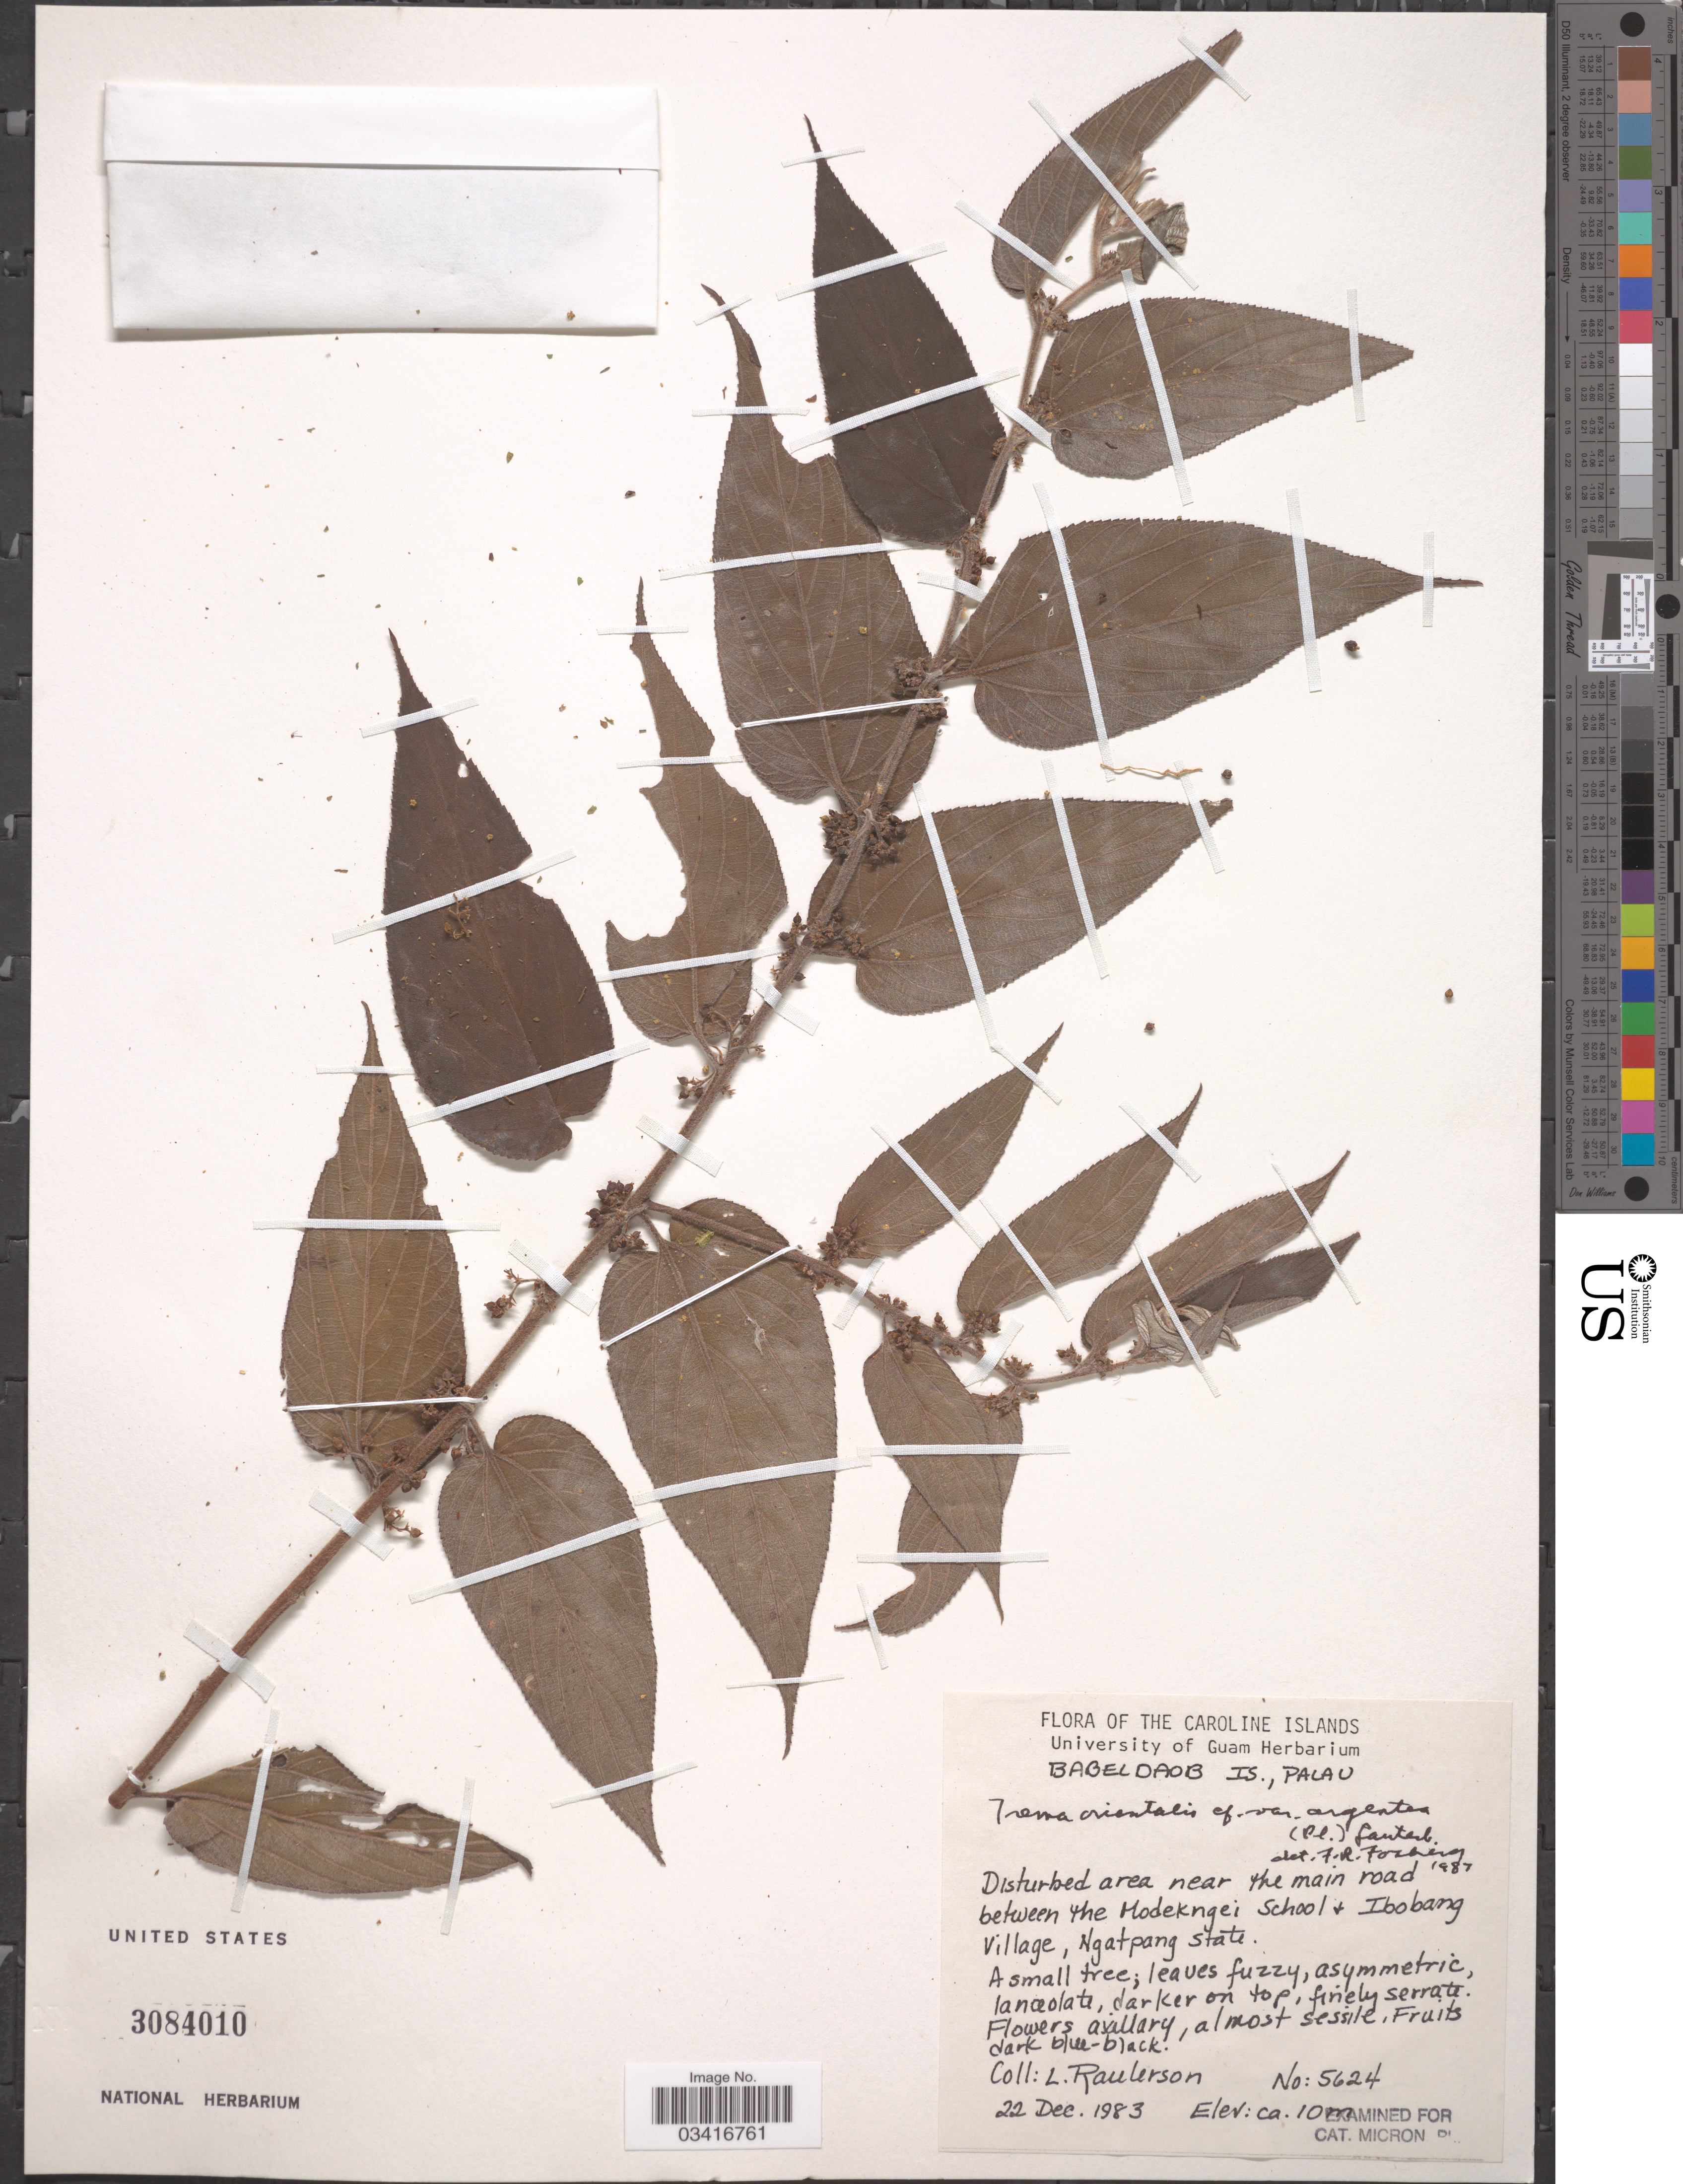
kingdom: Plantae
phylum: Tracheophyta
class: Magnoliopsida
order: Rosales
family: Cannabaceae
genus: Trema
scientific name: Trema cannabina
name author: Lour.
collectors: L. Raulerson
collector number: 5624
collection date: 1983-12-22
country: Palau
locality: The Caroline Islands. Babeldaob Is., Palau. Disturbed area near the main road between the Modekngei School & Ibobang Village, Ngatpang State.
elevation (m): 10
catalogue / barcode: US 3084010